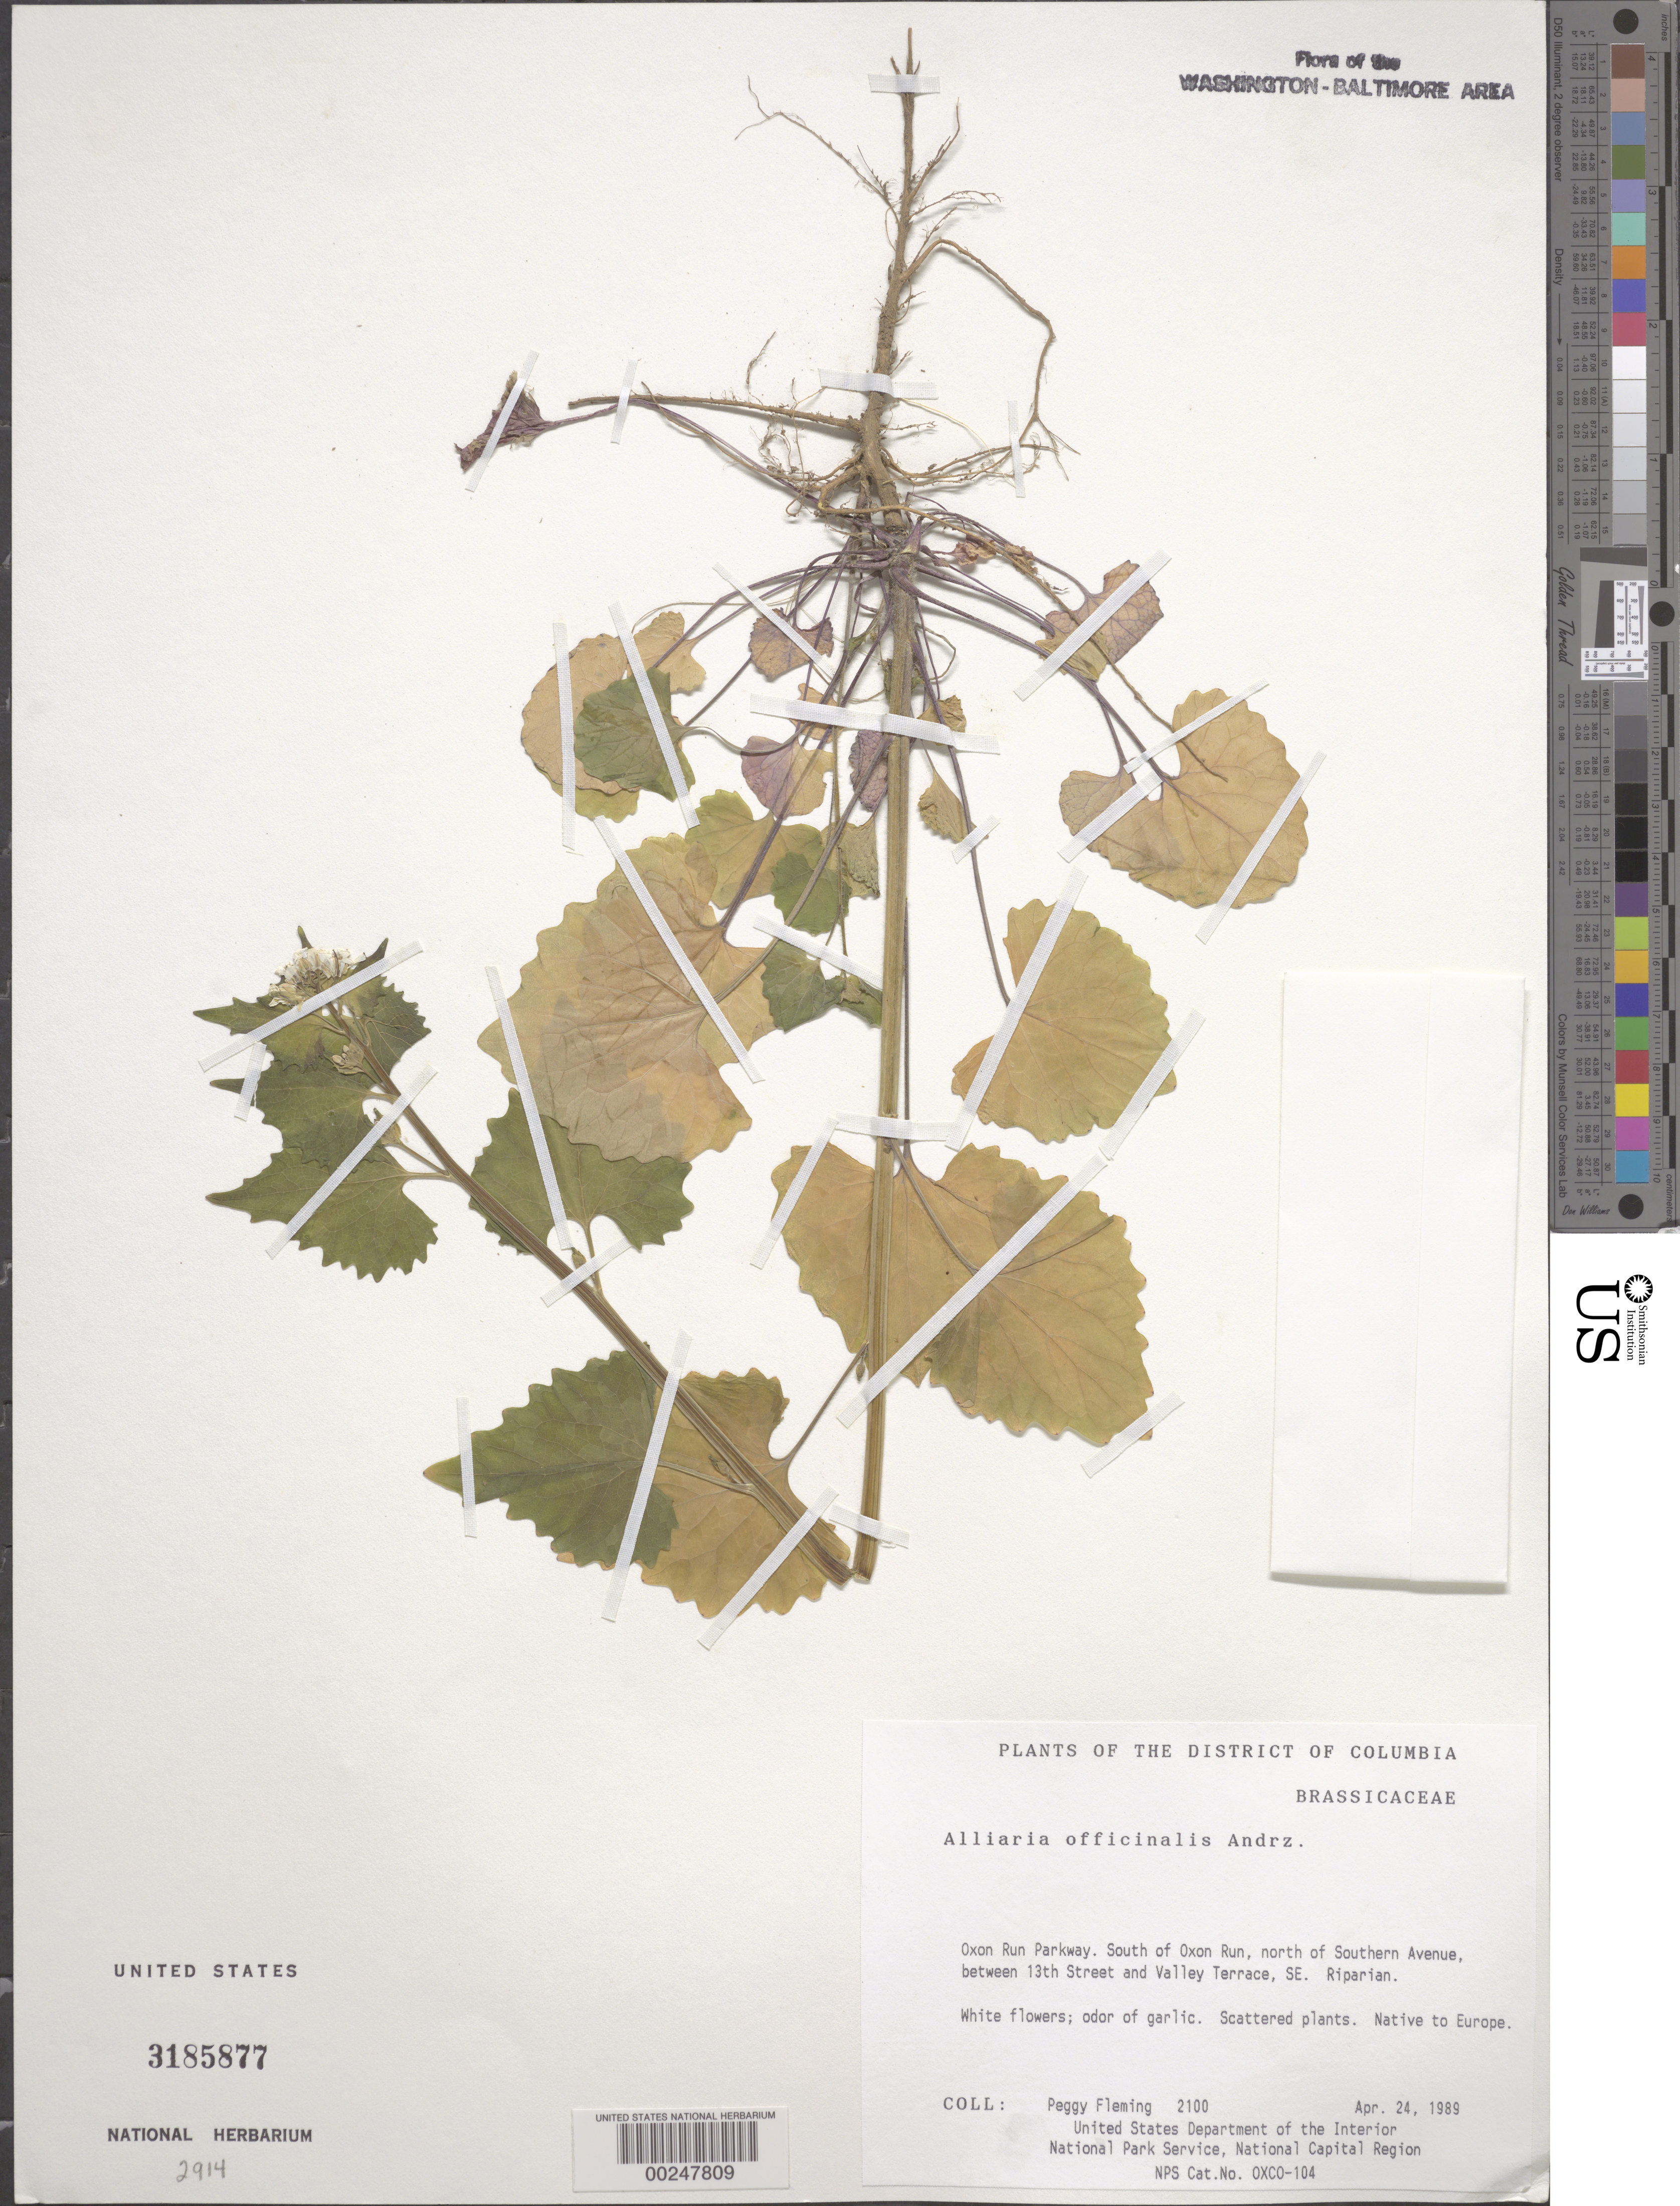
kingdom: Plantae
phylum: Tracheophyta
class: Magnoliopsida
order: Brassicales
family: Brassicaceae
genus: Alliaria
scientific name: Alliaria petiolata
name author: (M. Bieb.) Cavara & Grande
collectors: P. Fleming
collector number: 2100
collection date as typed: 24 Apr 1989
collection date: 1989-04-24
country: United States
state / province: District of Columbia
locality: Oxon Run Parkway, S of Oxon Run, N of Southern Ave. between 13th Street and Valley Terrace, SE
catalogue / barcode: US 3185877